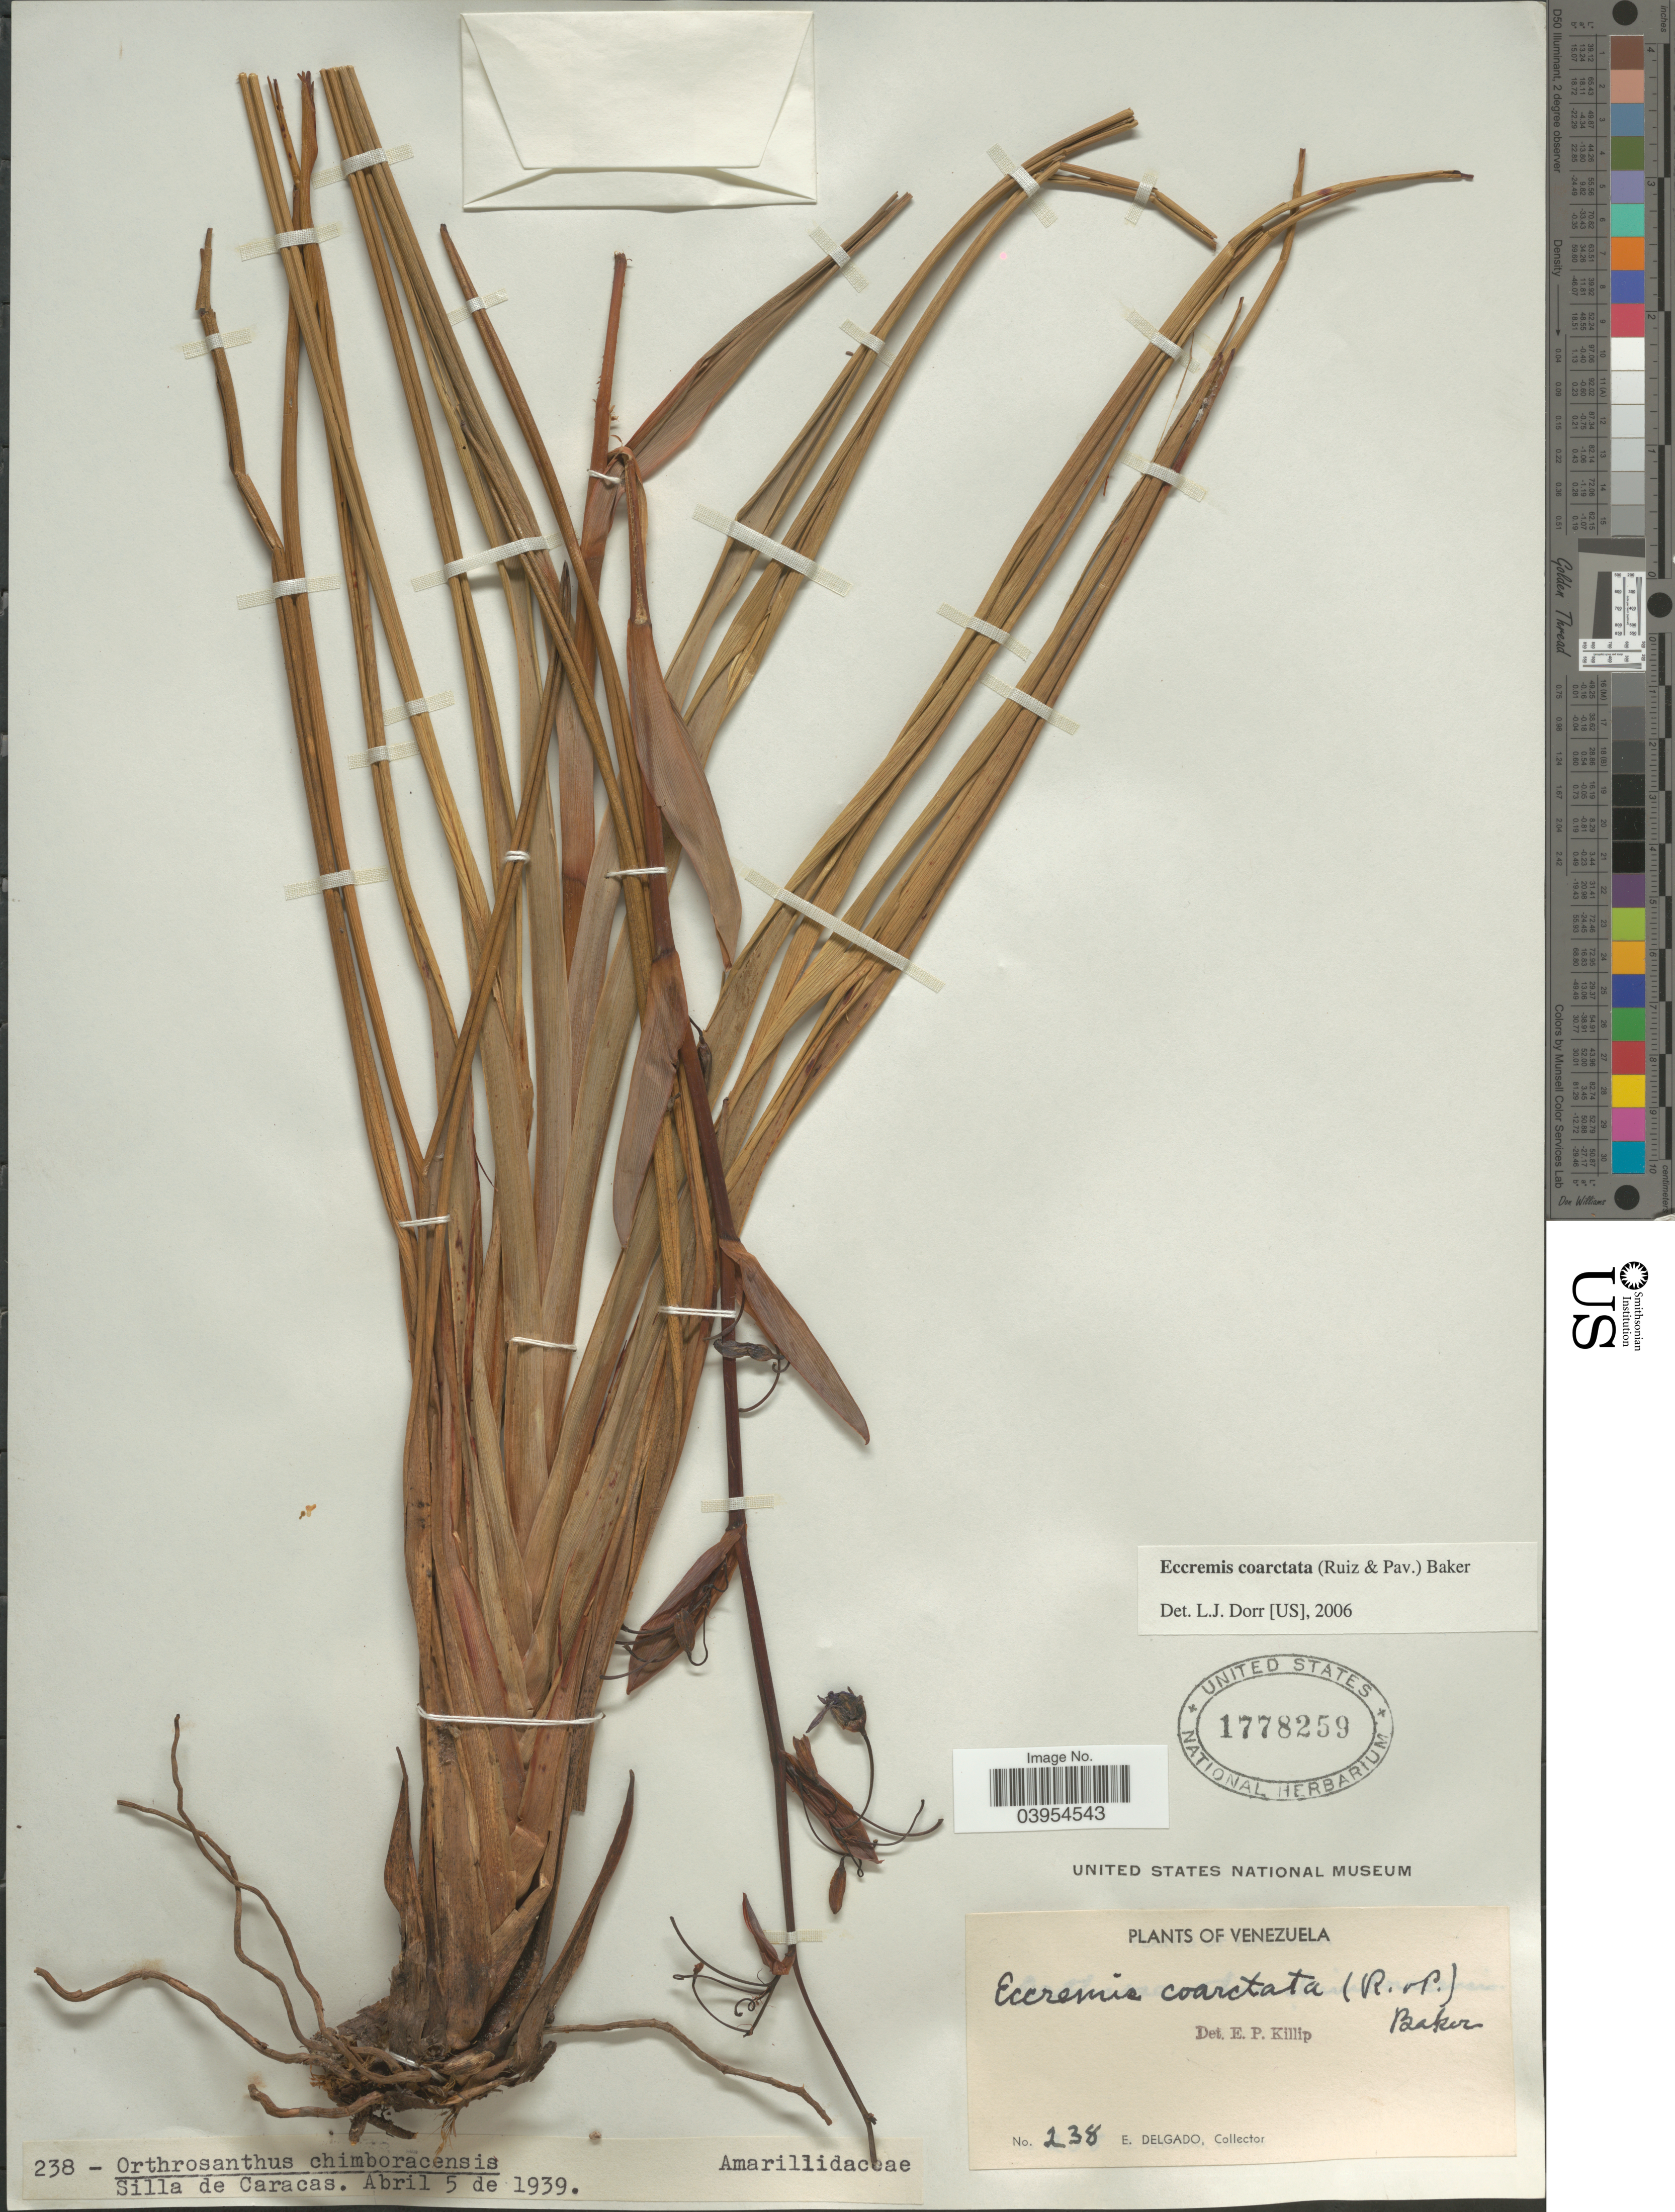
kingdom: Plantae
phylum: Tracheophyta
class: Liliopsida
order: Asparagales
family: Asphodelaceae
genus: Eccremis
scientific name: Eccremis coarctata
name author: Baker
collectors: E. Delgado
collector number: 238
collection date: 1939-04-05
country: Venezuela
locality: Silla de Caracas.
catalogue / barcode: US 1778259